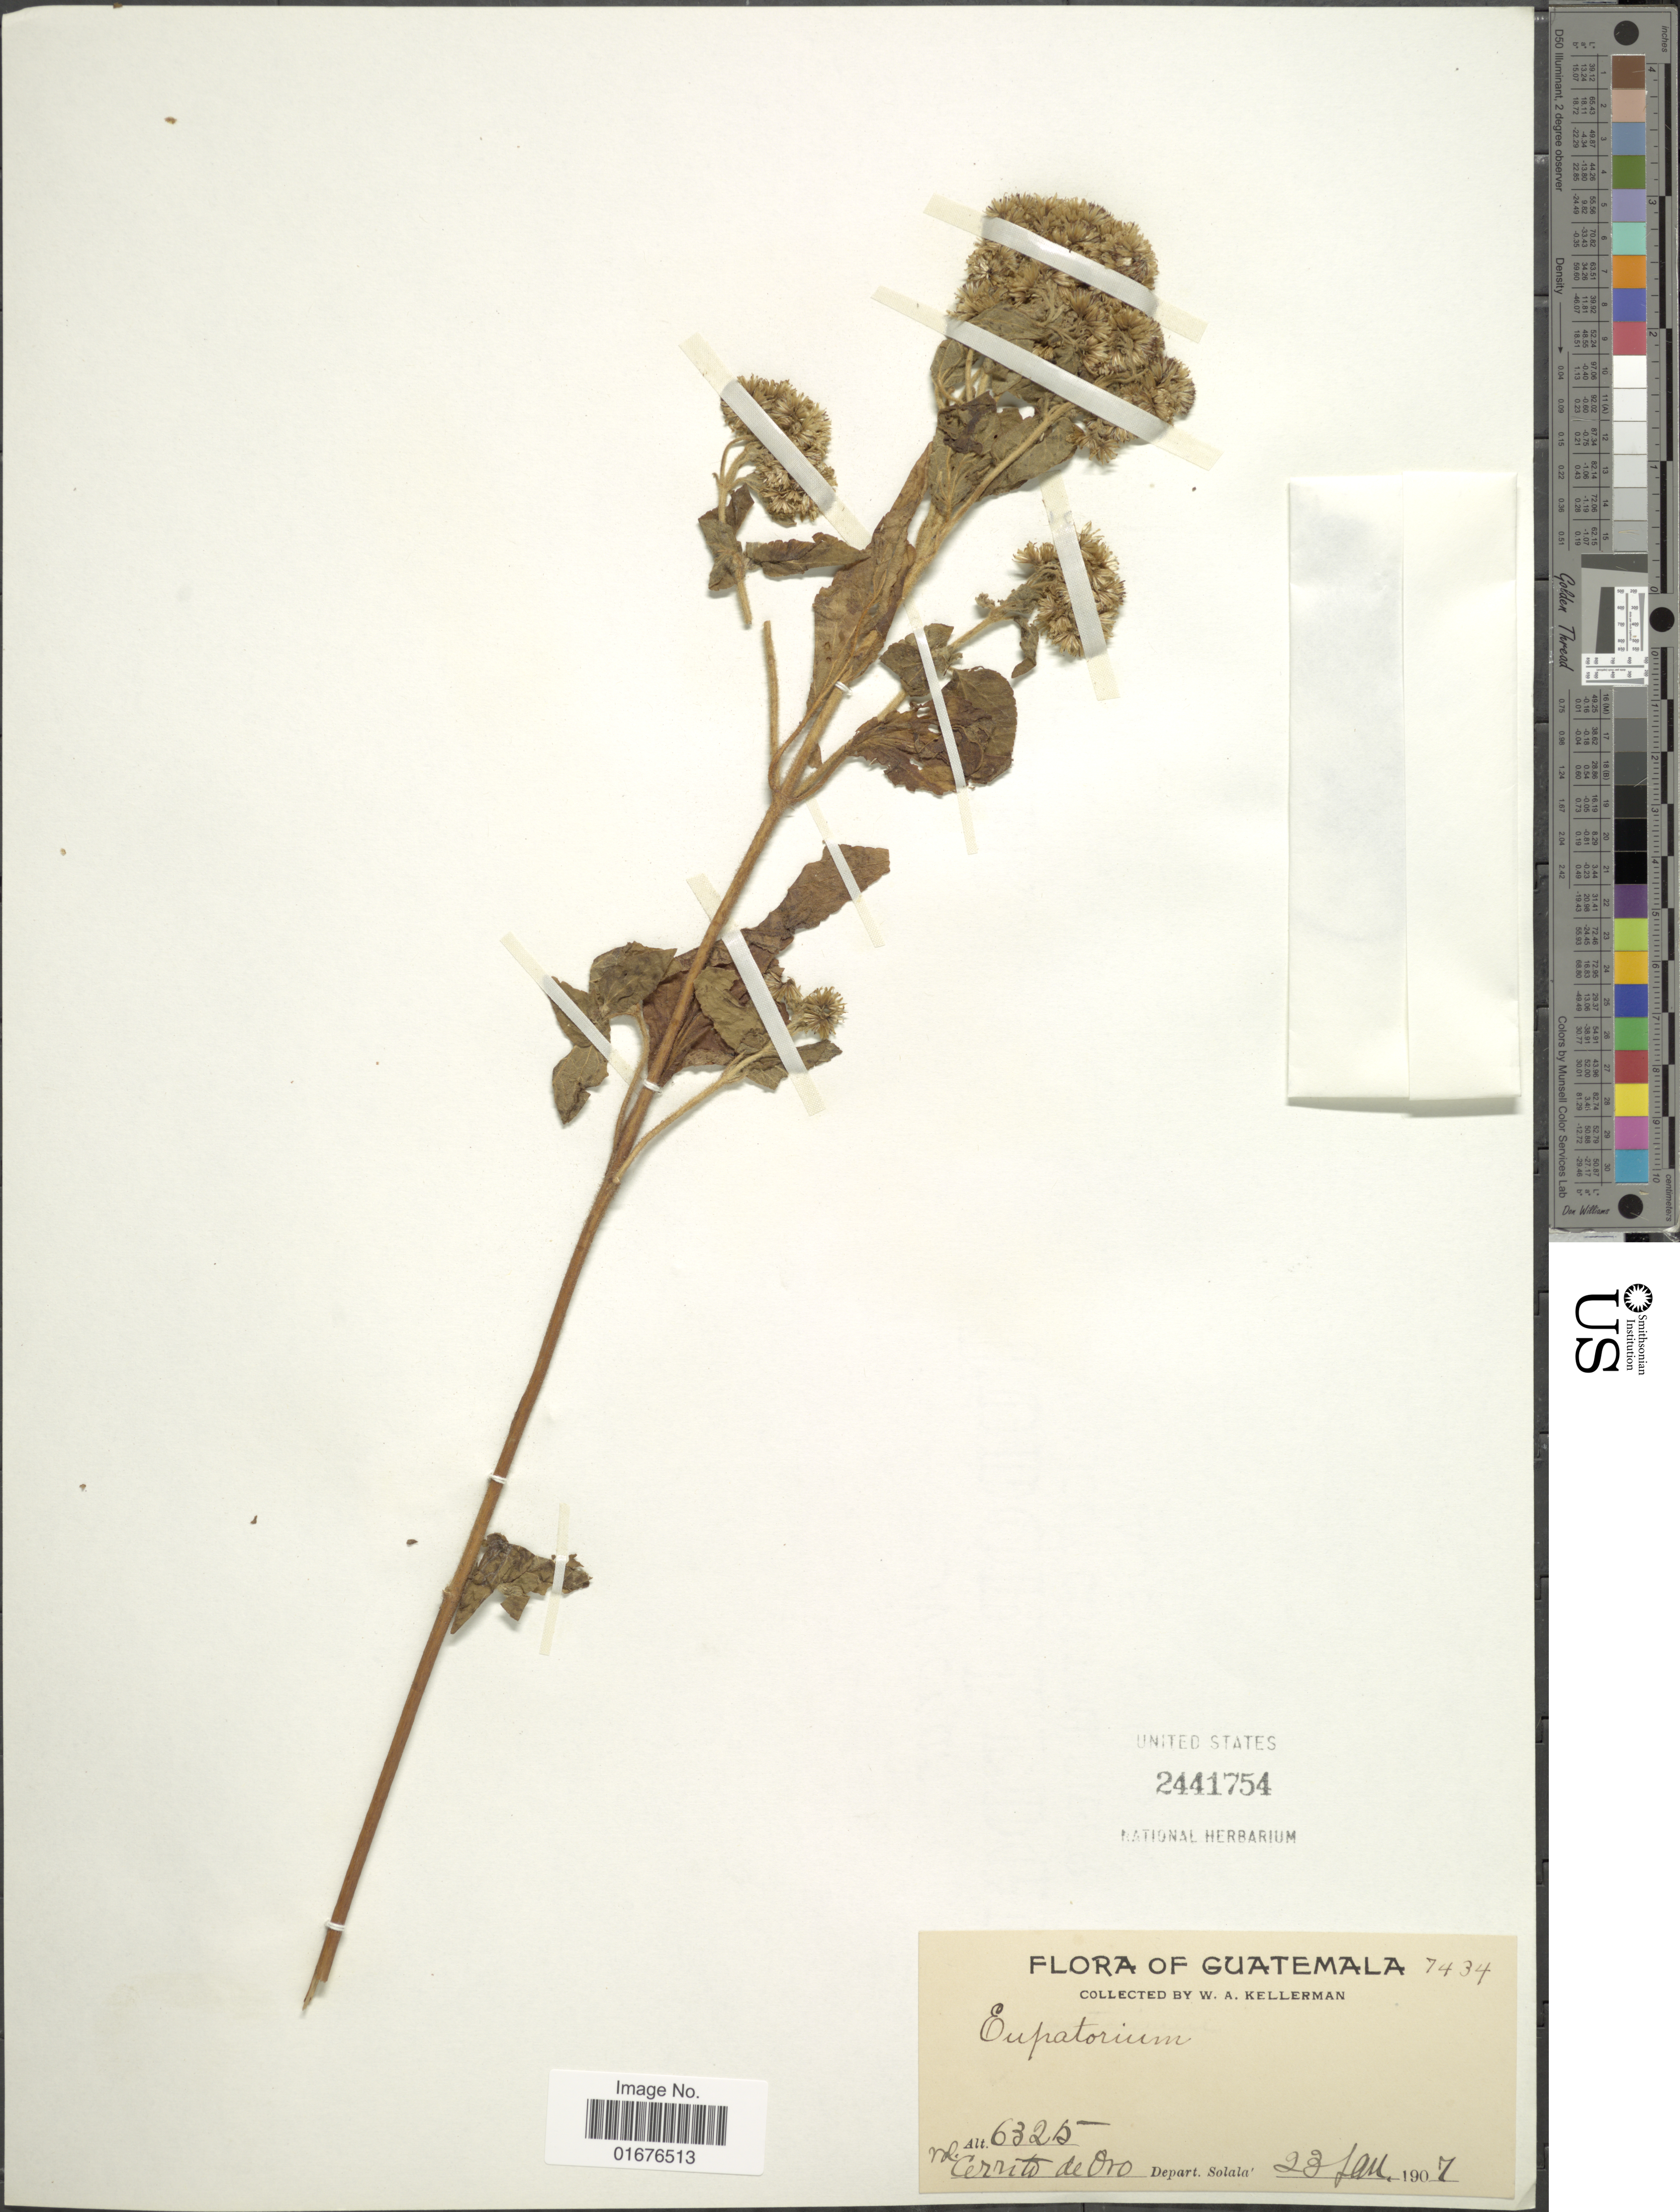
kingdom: Plantae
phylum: Tracheophyta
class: Magnoliopsida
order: Asterales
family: Asteraceae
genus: Ageratina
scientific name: Ageratina pichinchensis var. bustamenta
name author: (DC.) R.M. King & H. Rob.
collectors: W. Kellerman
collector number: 7434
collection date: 1907-01-23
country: Guatemala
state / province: Sololá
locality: Rd. Cerrito de Oro, Depart. Solala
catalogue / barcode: US 2441754